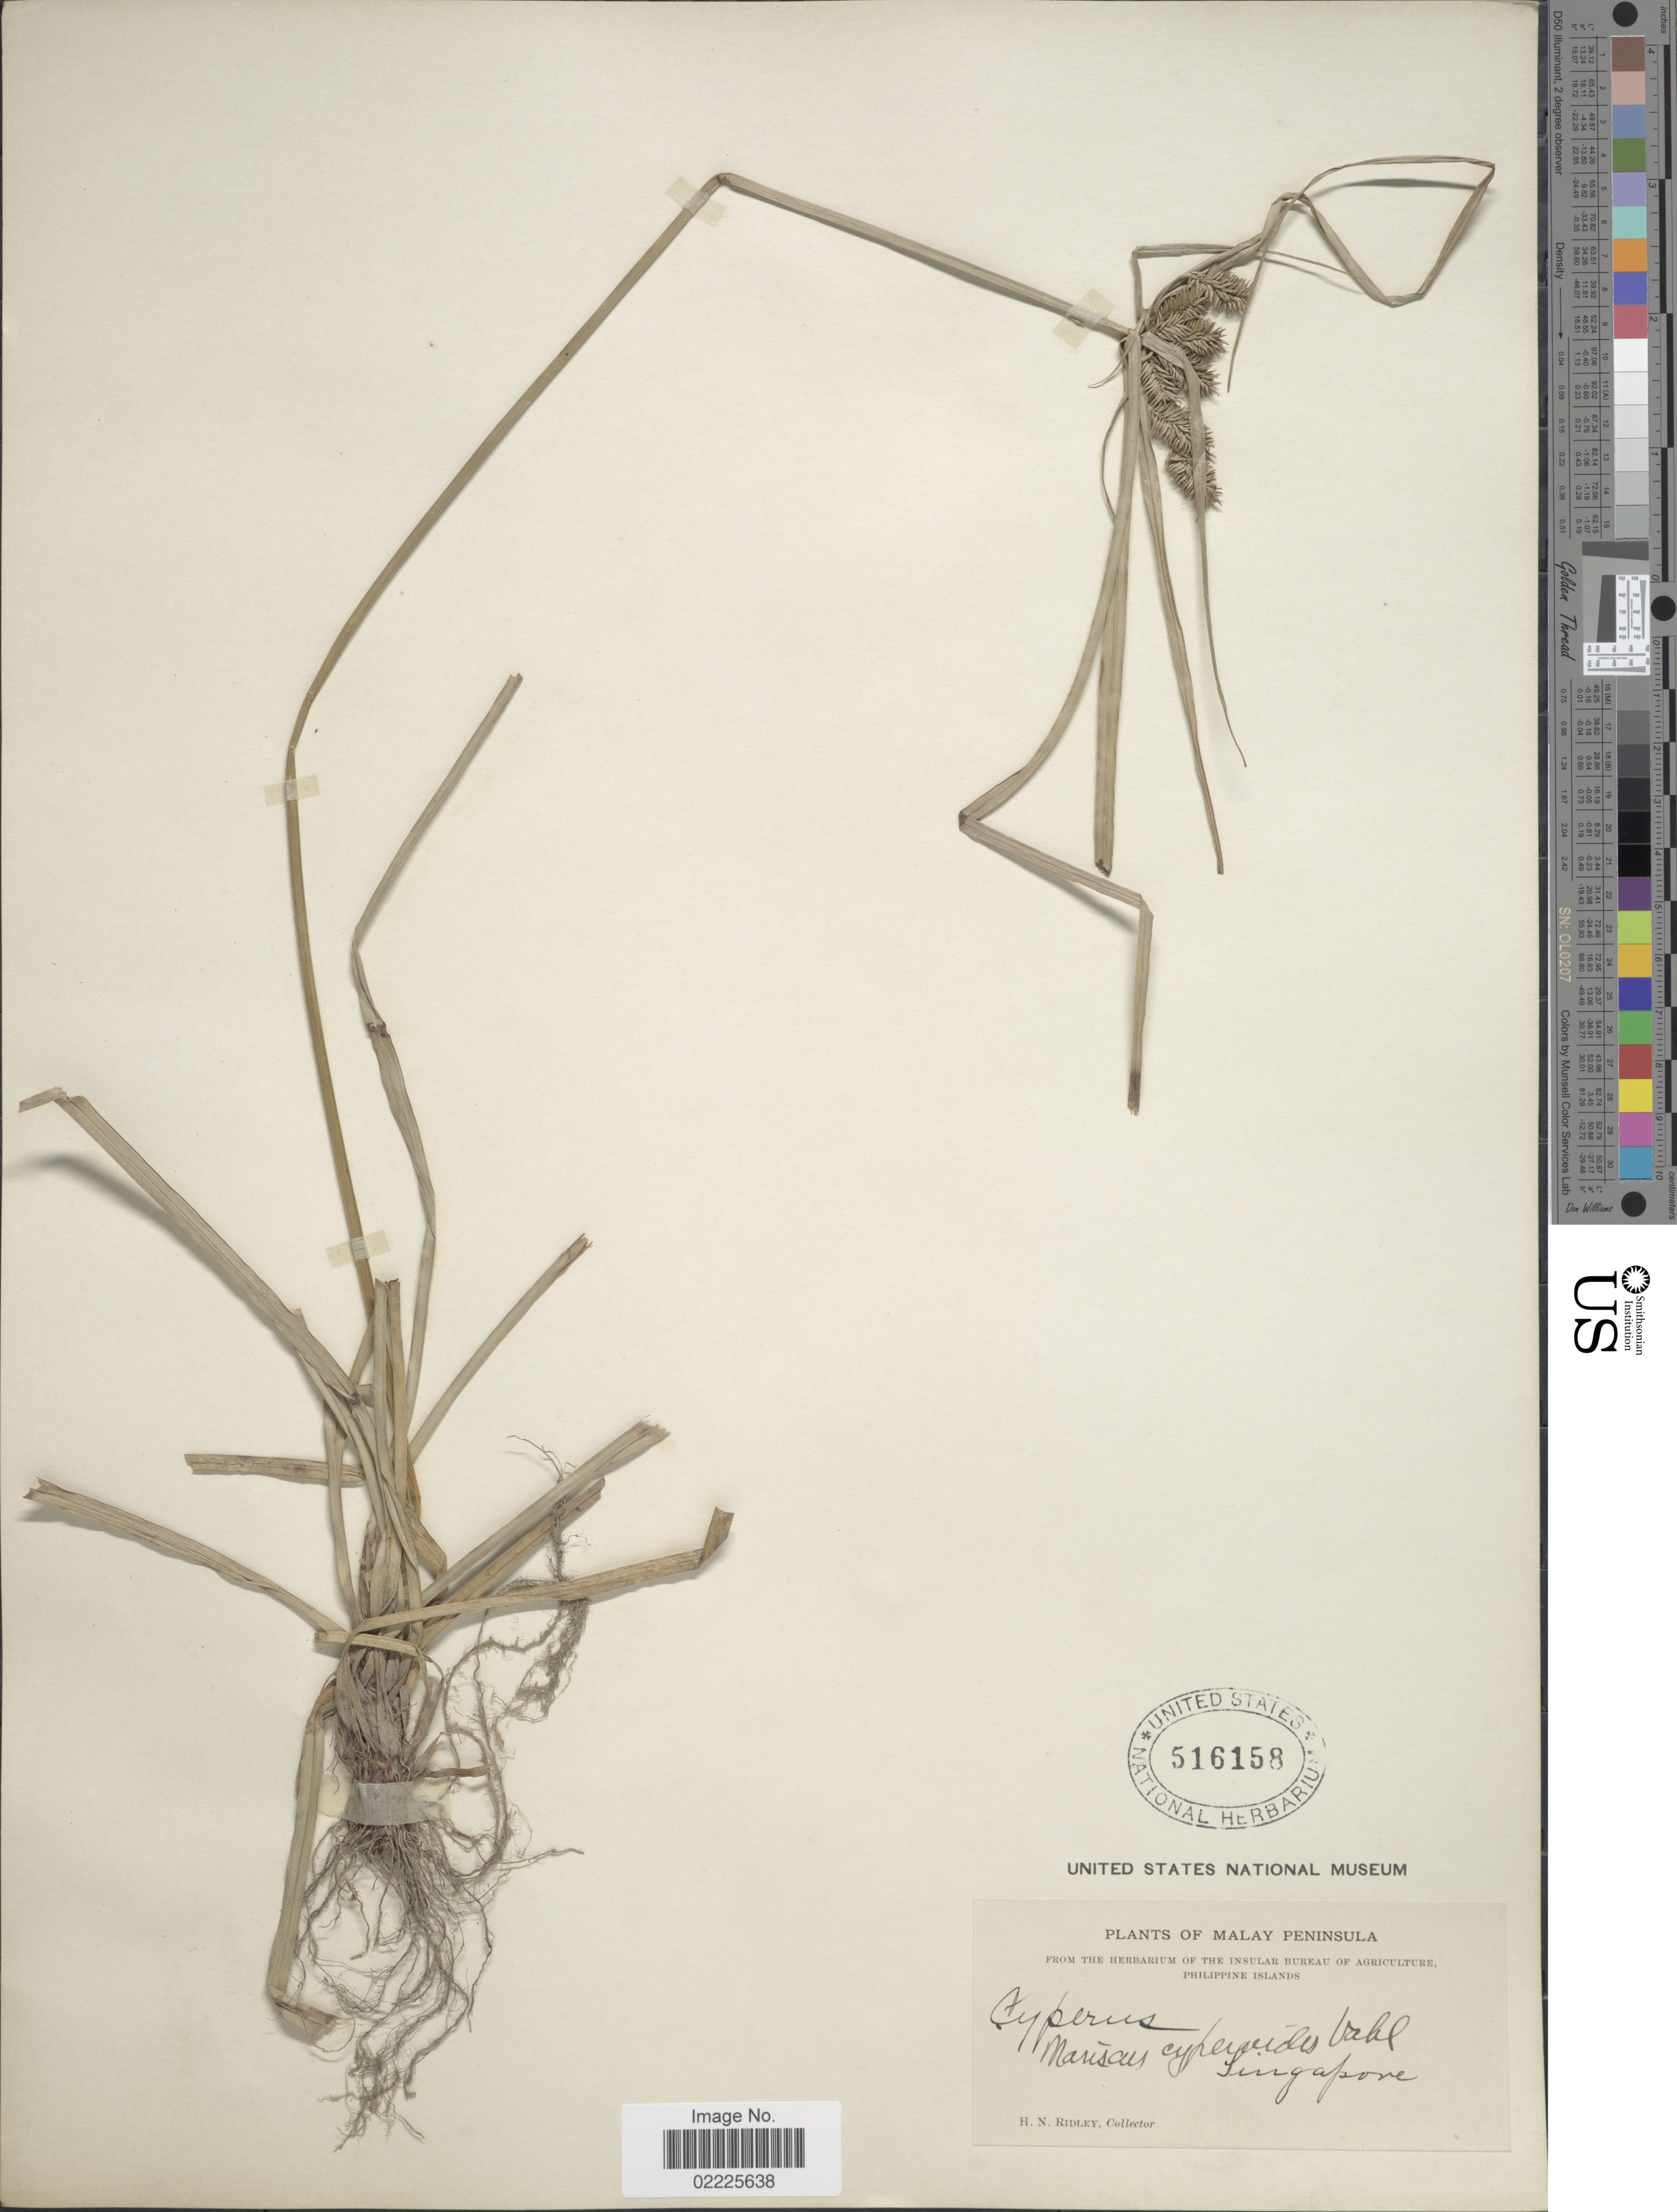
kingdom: Plantae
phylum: Tracheophyta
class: Liliopsida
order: Poales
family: Cyperaceae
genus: Cyperus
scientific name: Cyperus cyperinus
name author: (Retz.) Valck. Sur.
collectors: H. N. Ridley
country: Singapore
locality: Malay Peninsula.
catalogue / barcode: US 516158